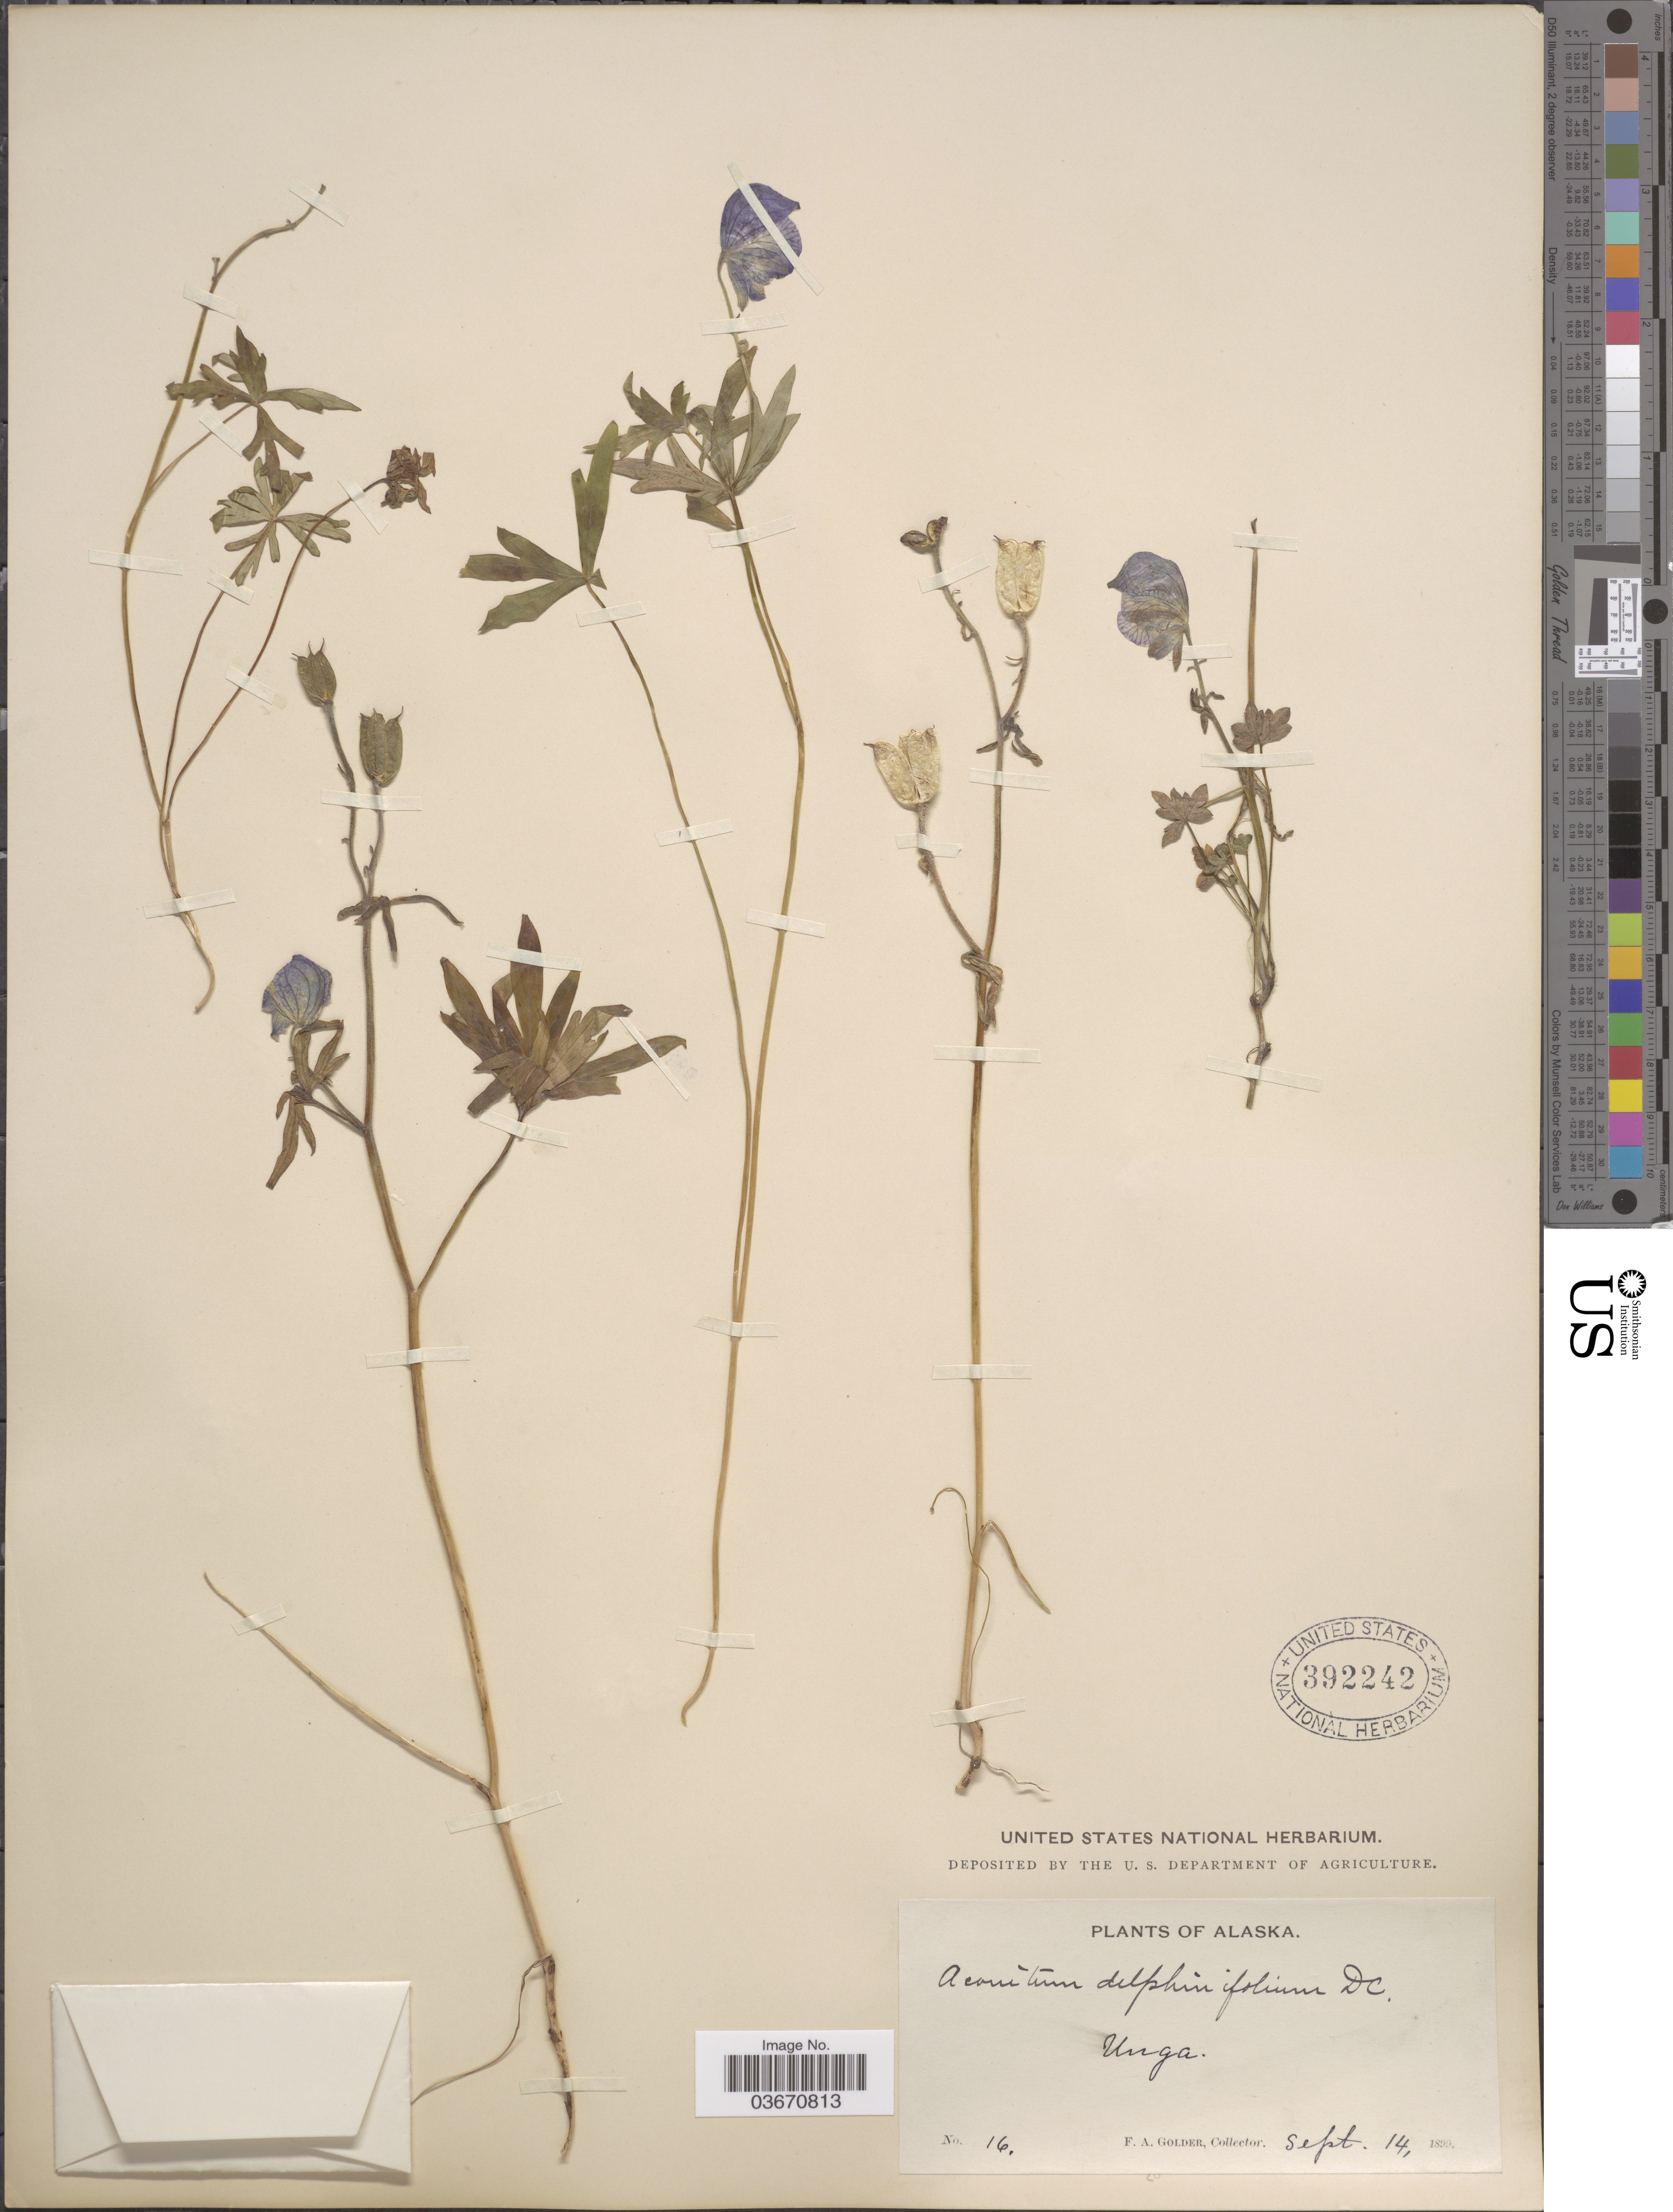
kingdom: Plantae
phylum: Tracheophyta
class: Magnoliopsida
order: Ranunculales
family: Ranunculaceae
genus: Aconitum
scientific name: Aconitum delphinifolium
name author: DC.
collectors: F. Walpole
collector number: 16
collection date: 1899-09-14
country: United States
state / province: Alaska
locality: Unga.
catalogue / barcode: US 392242